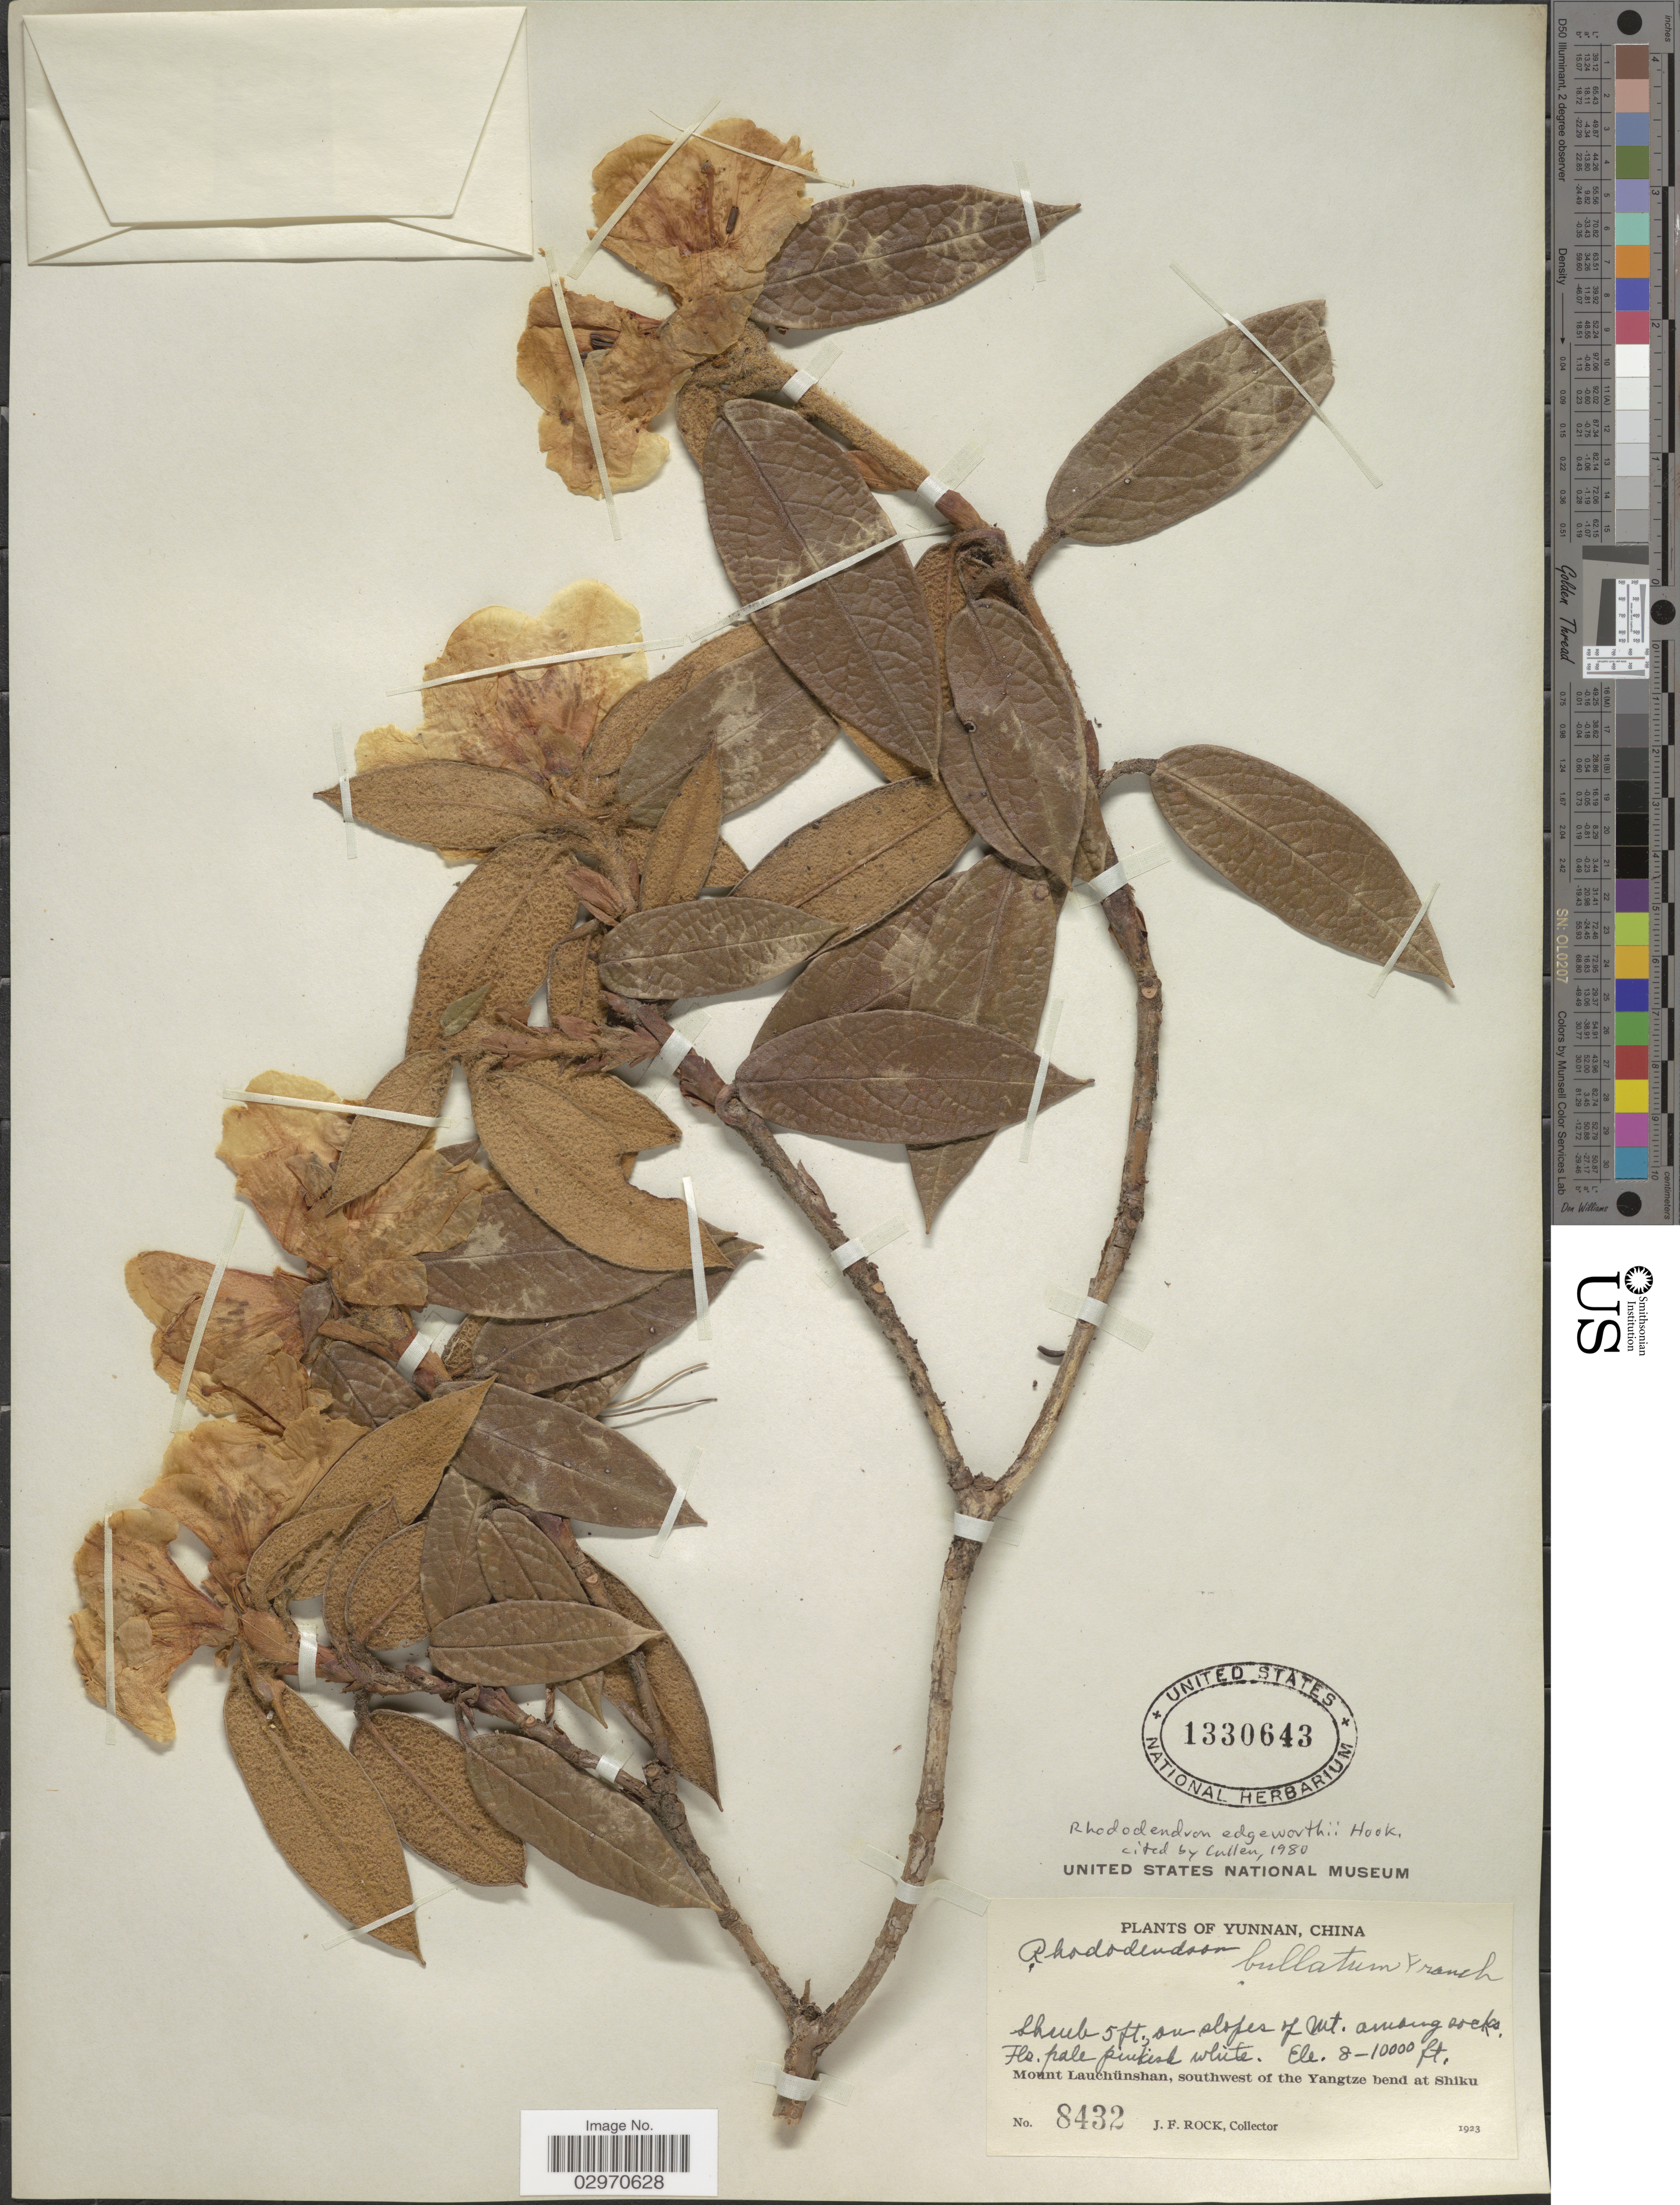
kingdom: Plantae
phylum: Tracheophyta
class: Magnoliopsida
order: Ericales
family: Ericaceae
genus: Rhododendron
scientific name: Rhododendron edgeworthii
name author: Hook.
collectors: J. Rock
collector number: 8432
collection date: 1923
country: China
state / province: Yunnan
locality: Mount Lauchünshan, southwest of the Yangtze bend at Shiku.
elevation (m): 2438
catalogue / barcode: US 1330643